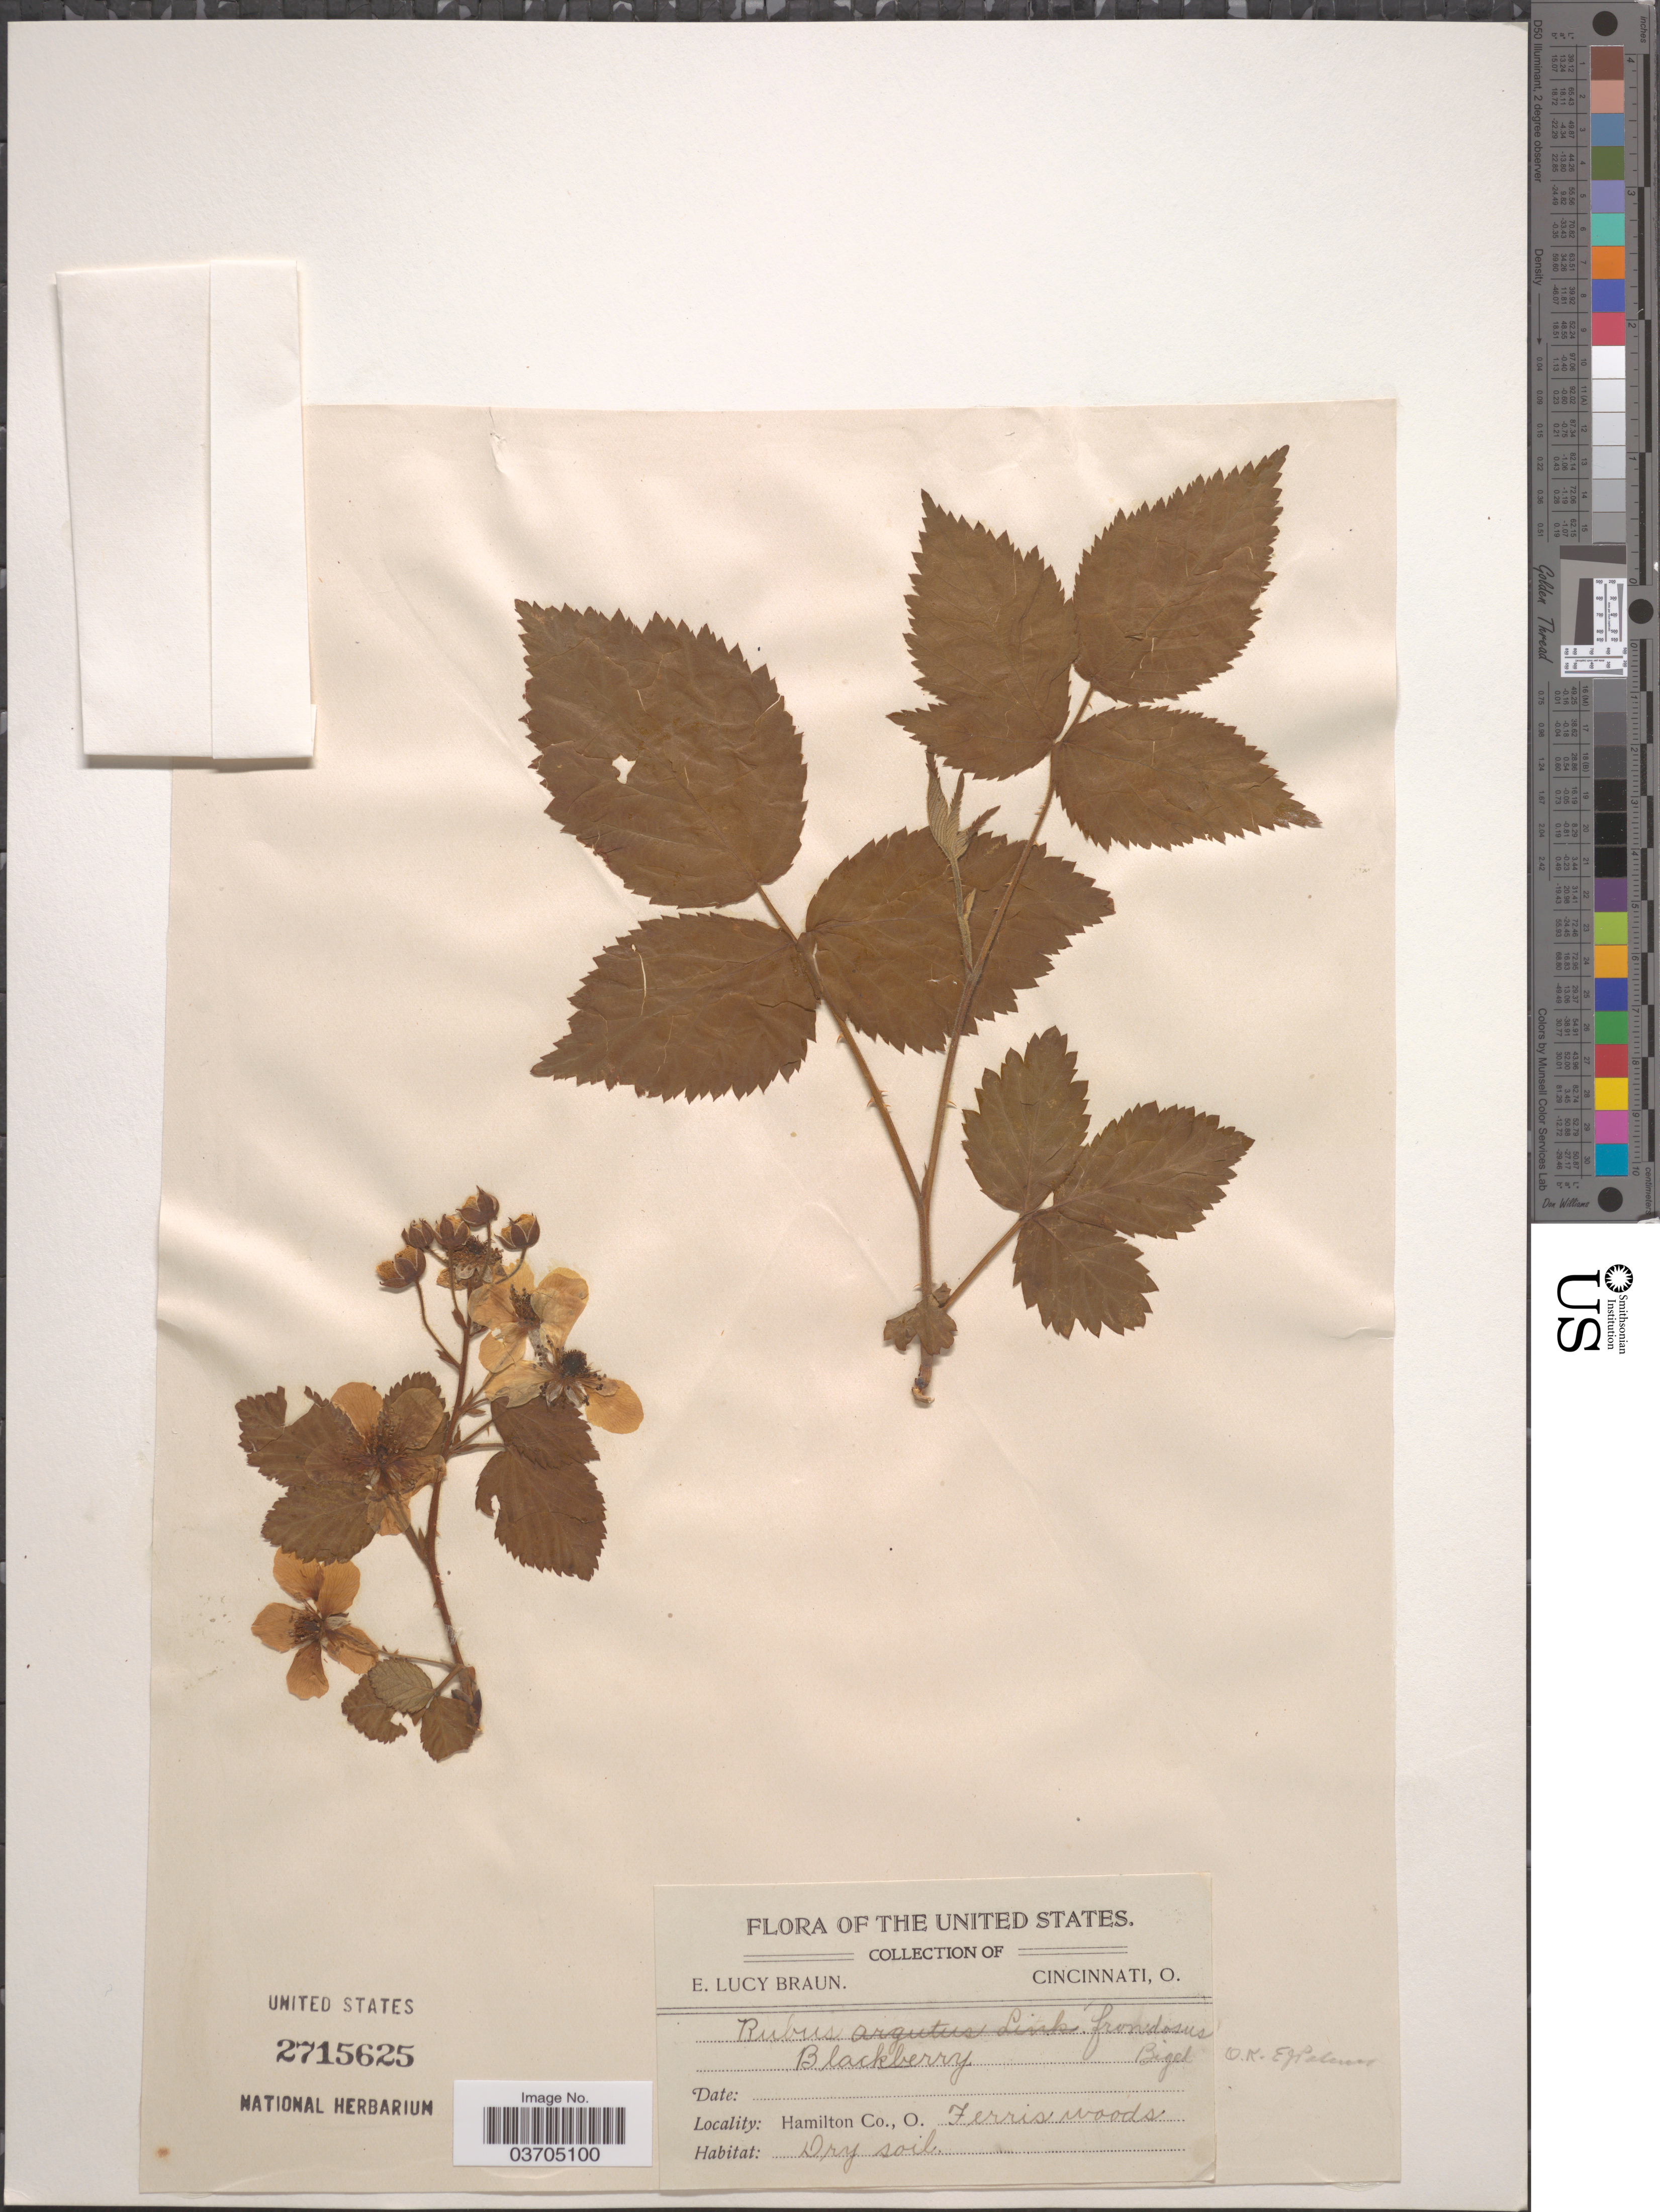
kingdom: Plantae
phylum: Tracheophyta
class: Magnoliopsida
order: Rosales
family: Rosaceae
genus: Rubus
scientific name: Rubus frondosus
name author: Bigelow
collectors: E. L. Braun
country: United States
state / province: Ohio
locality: Hamilton Co. Ferris woods.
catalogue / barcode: US 2715625